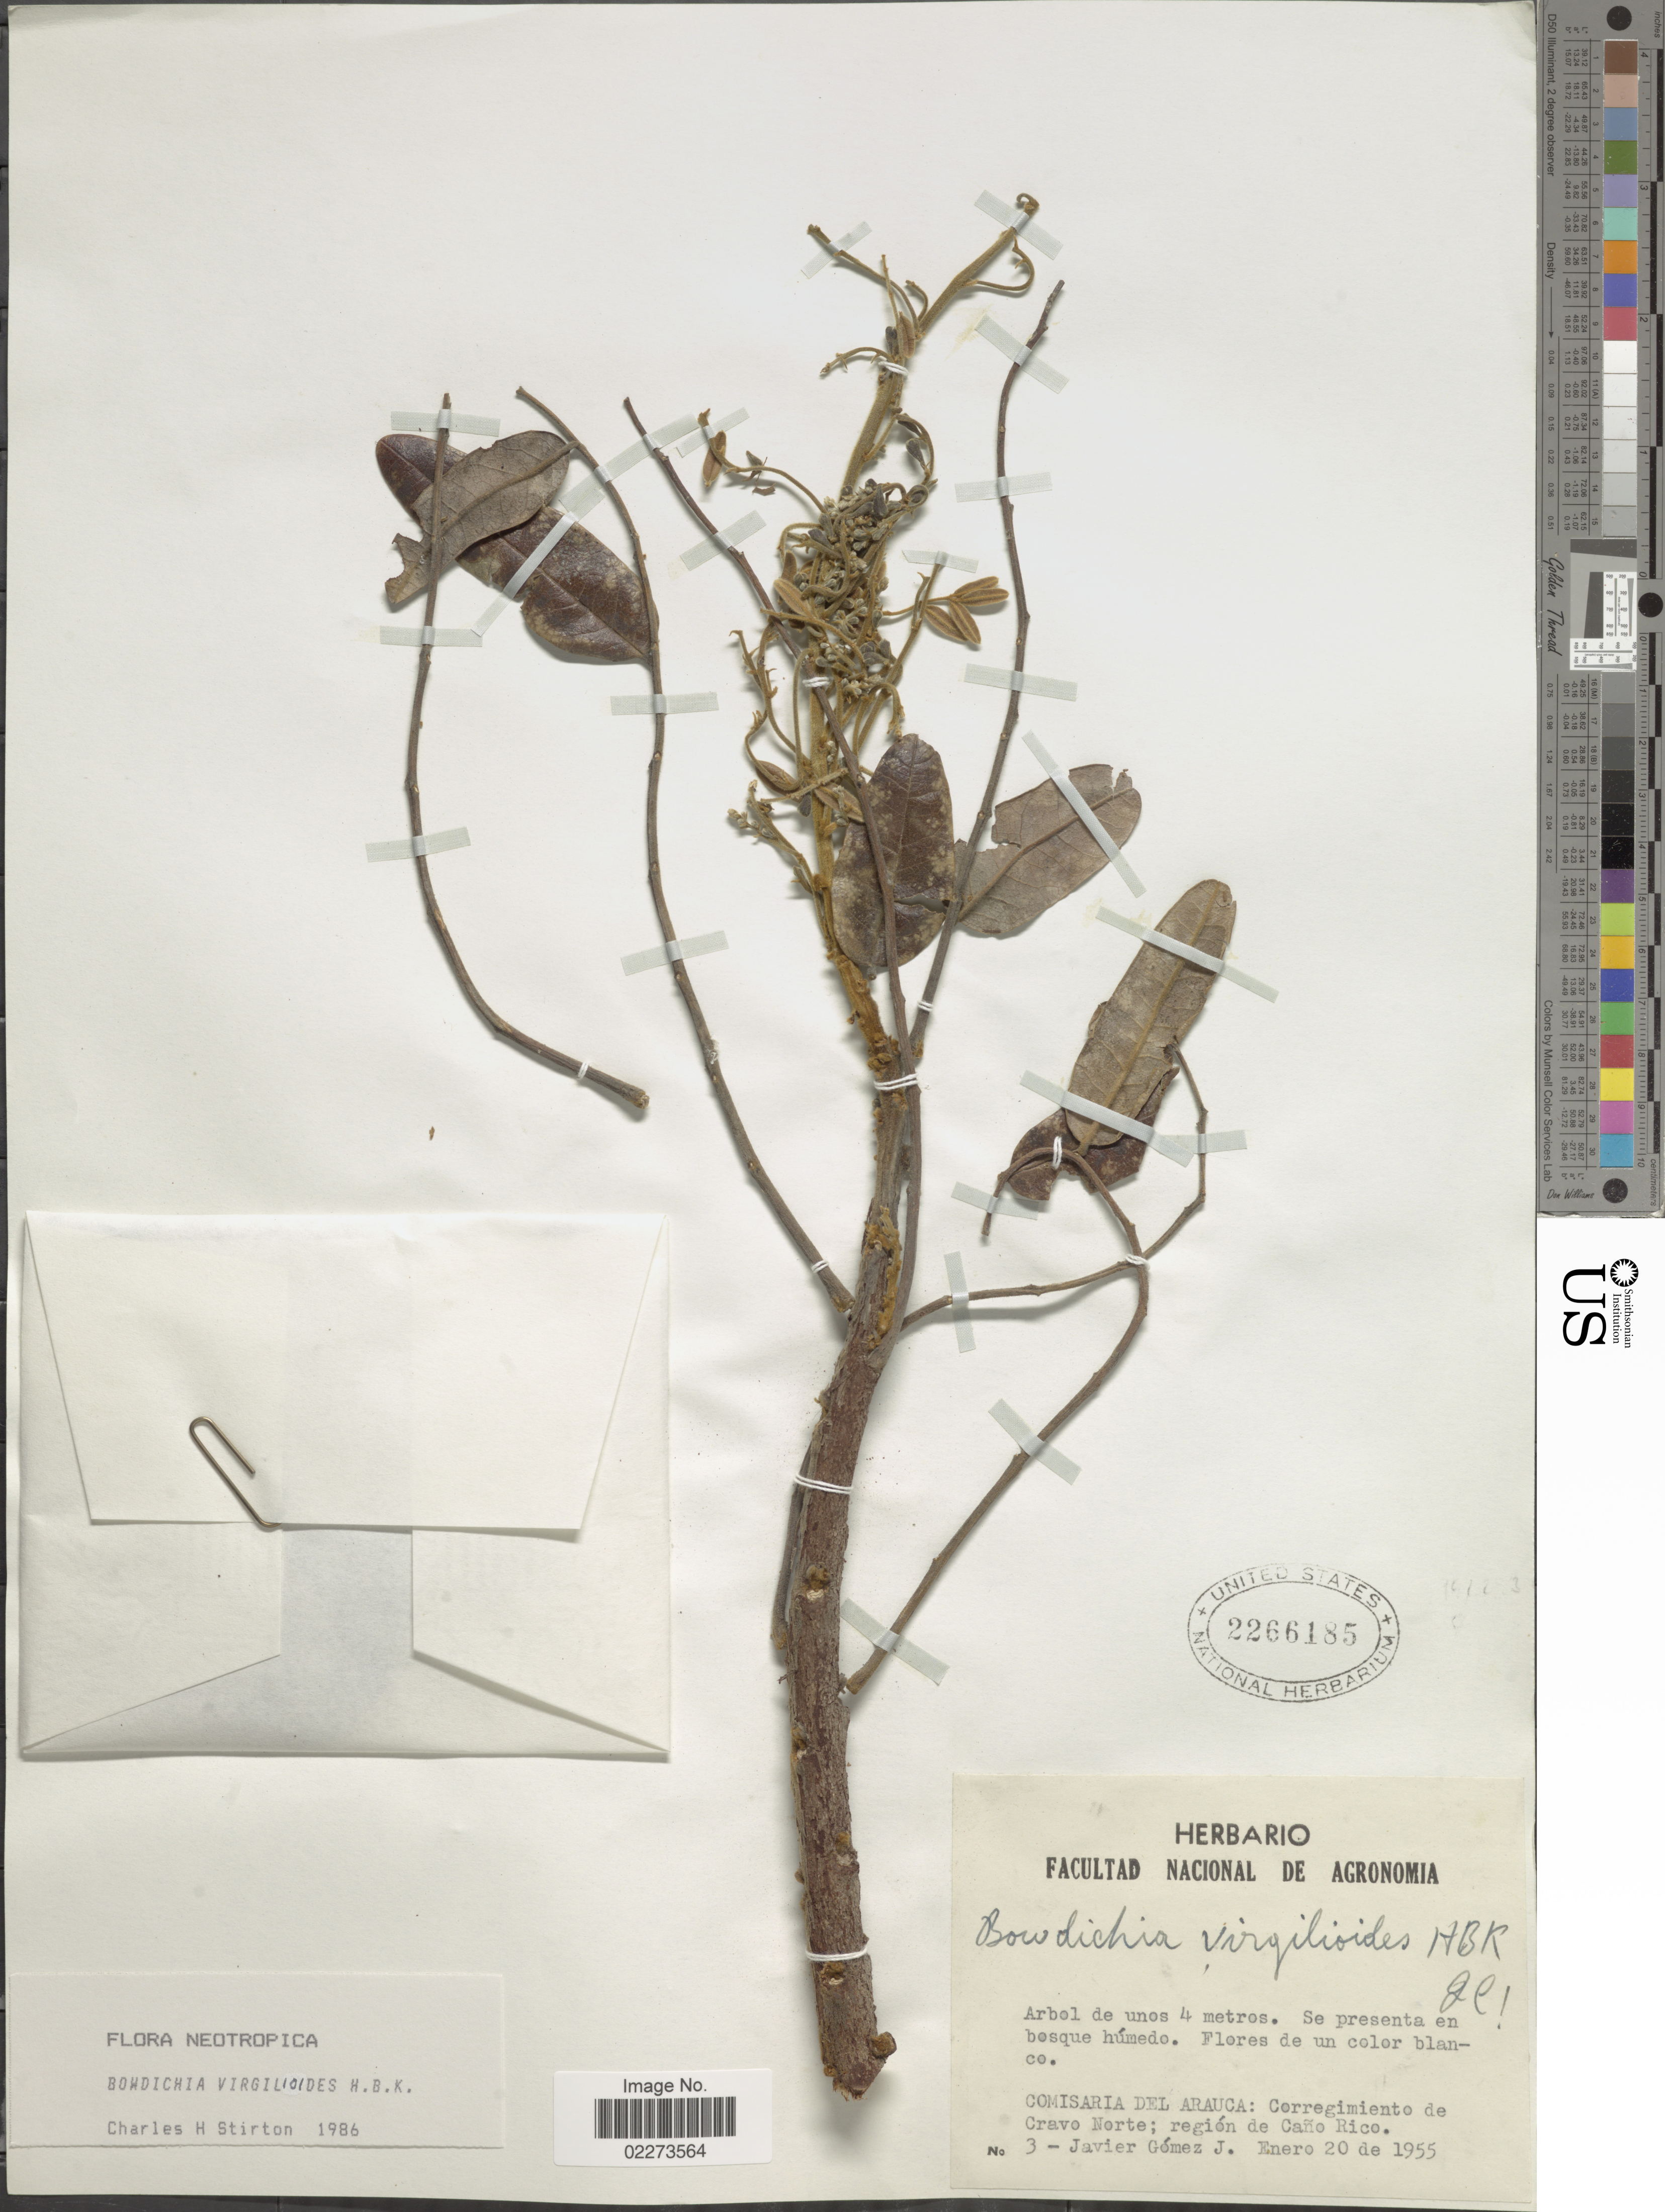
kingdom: Plantae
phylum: Tracheophyta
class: Magnoliopsida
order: Fabales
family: Fabaceae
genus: Bowdichia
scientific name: Bowdichia virgilioides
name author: Kunth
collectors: G. Javier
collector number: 3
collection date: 1955-01-20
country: Colombia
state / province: Arauca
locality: Corregimiento de Cravo Norte; region de Cano Rico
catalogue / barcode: US 2266185